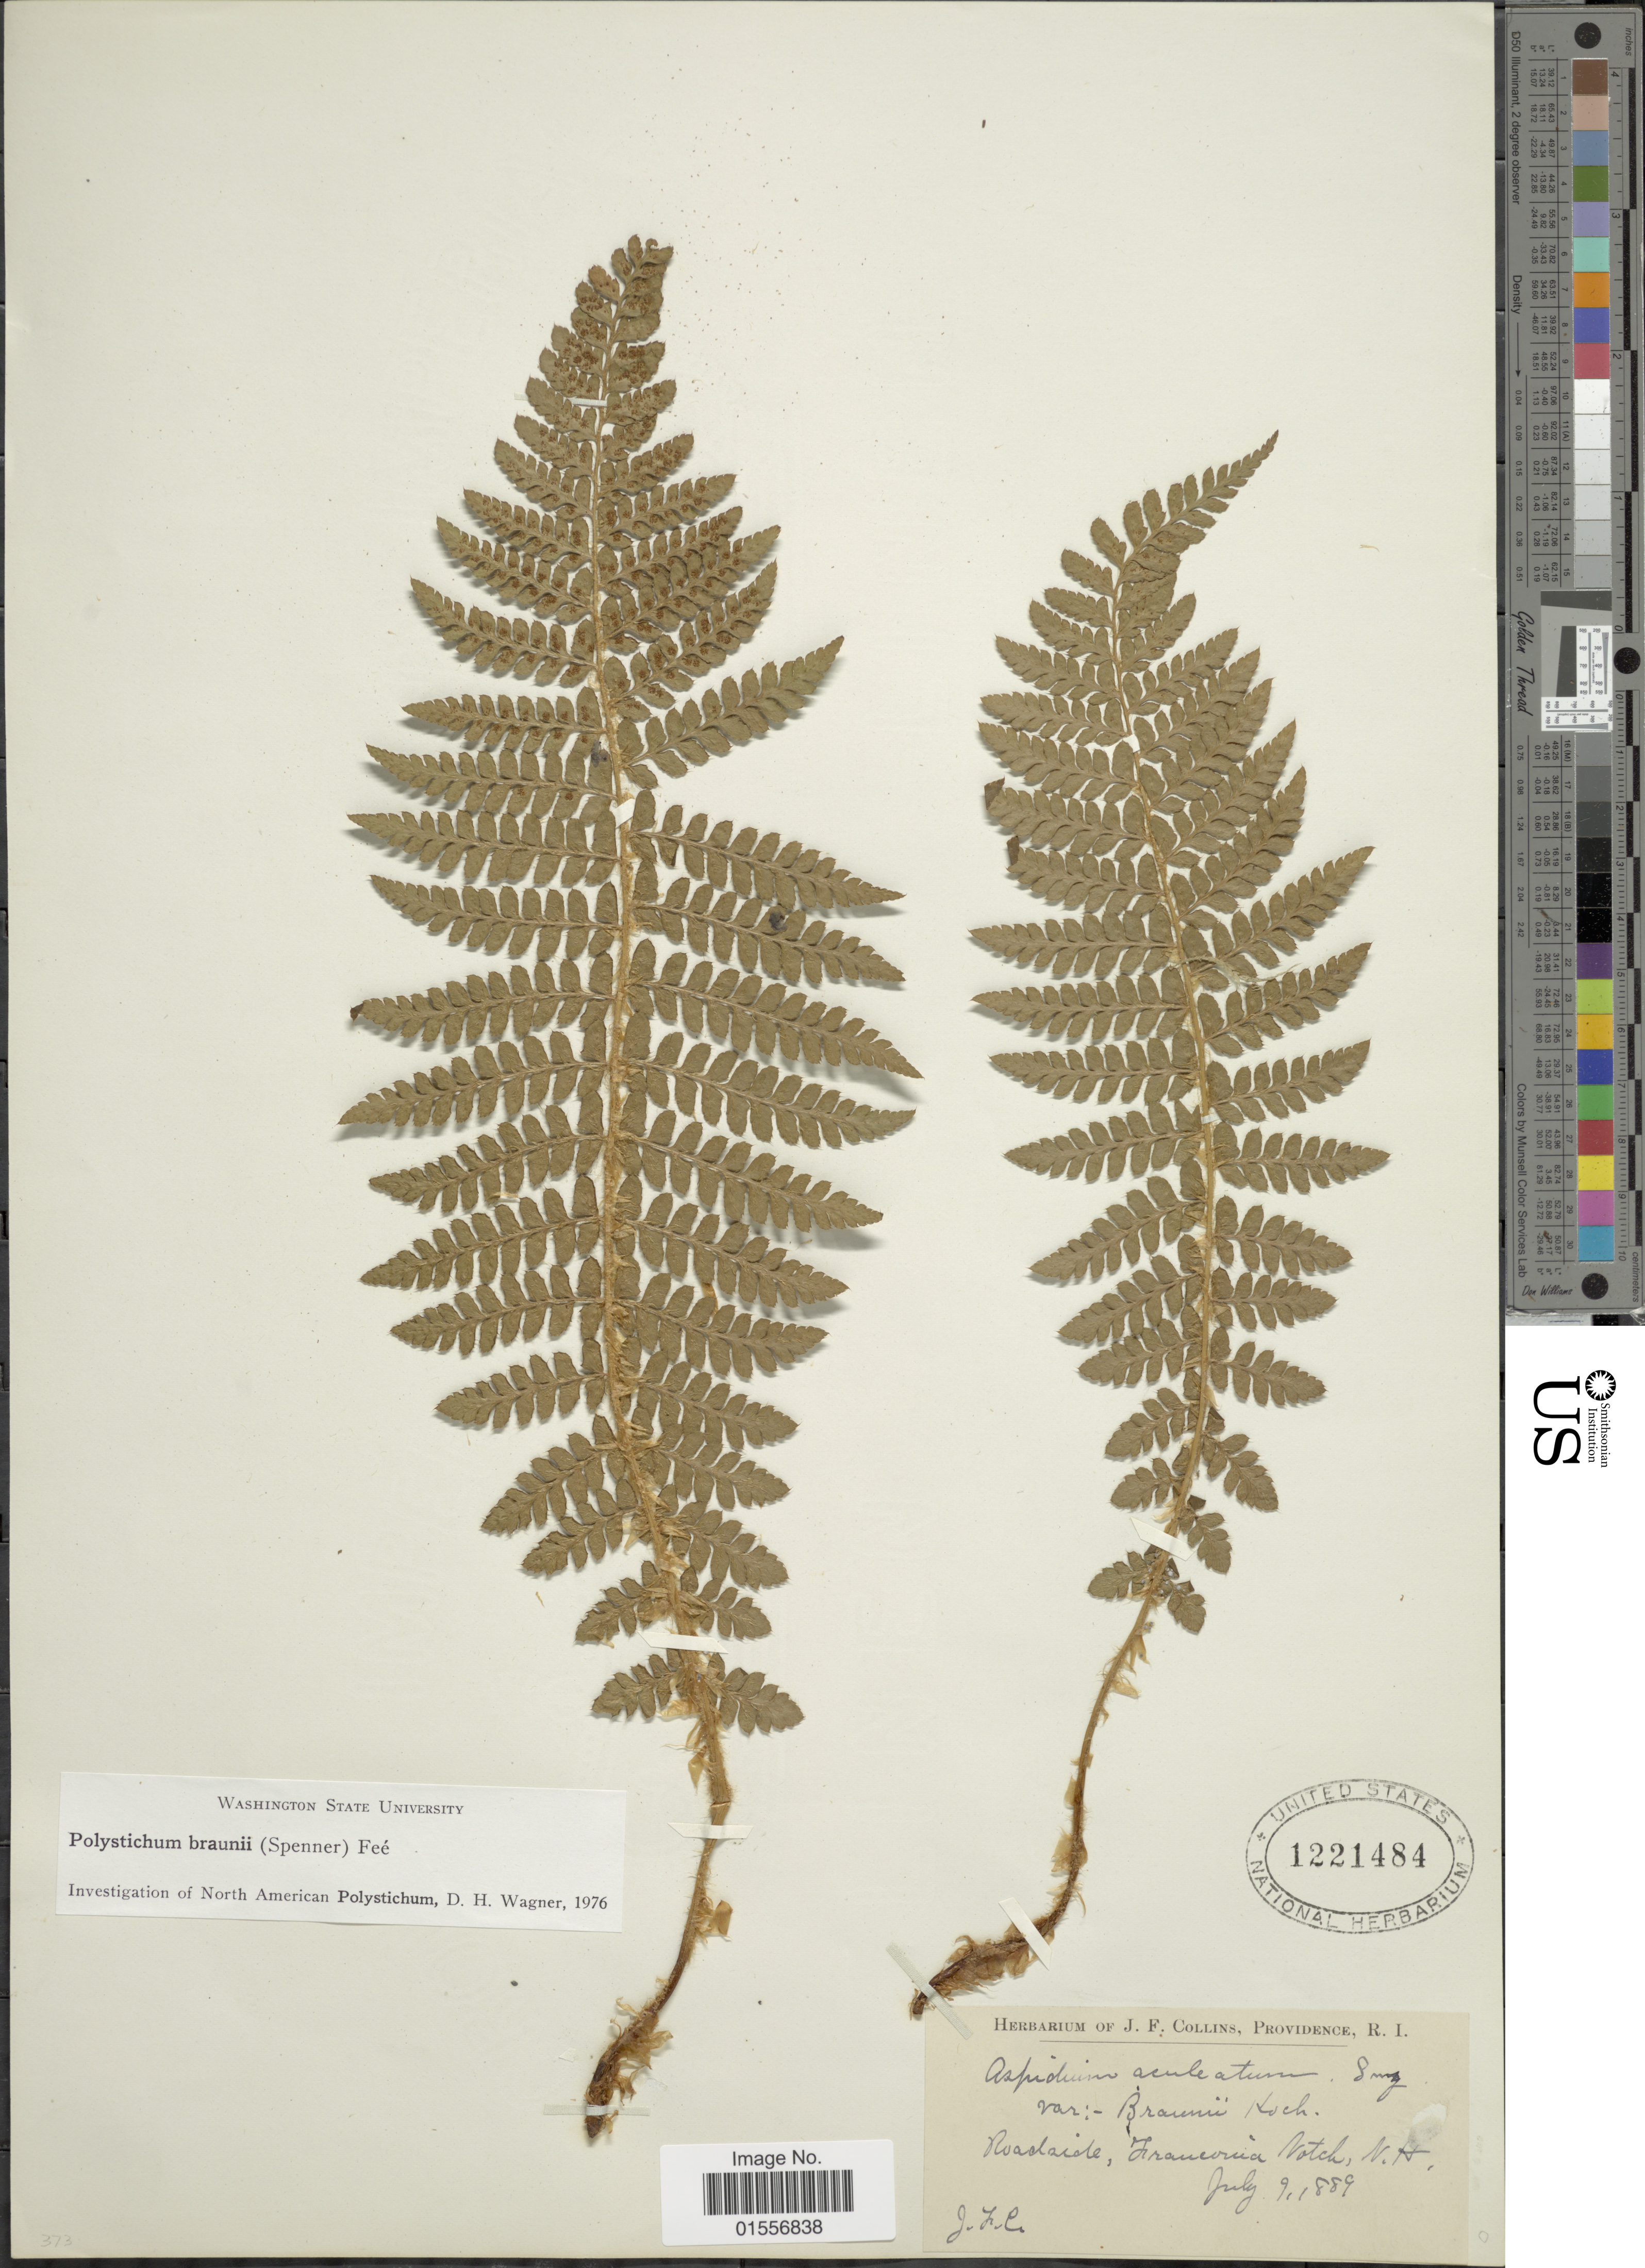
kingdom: Plantae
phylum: Tracheophyta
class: Polypodiopsida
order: Polypodiales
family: Dryopteridaceae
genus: Polystichum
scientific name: Polystichum braunii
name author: (Spenn.) Fée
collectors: J. Collins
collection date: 1889-07-09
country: United States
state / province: New Hampshire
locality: Roadside, Franconia Notch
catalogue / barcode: US 1221484